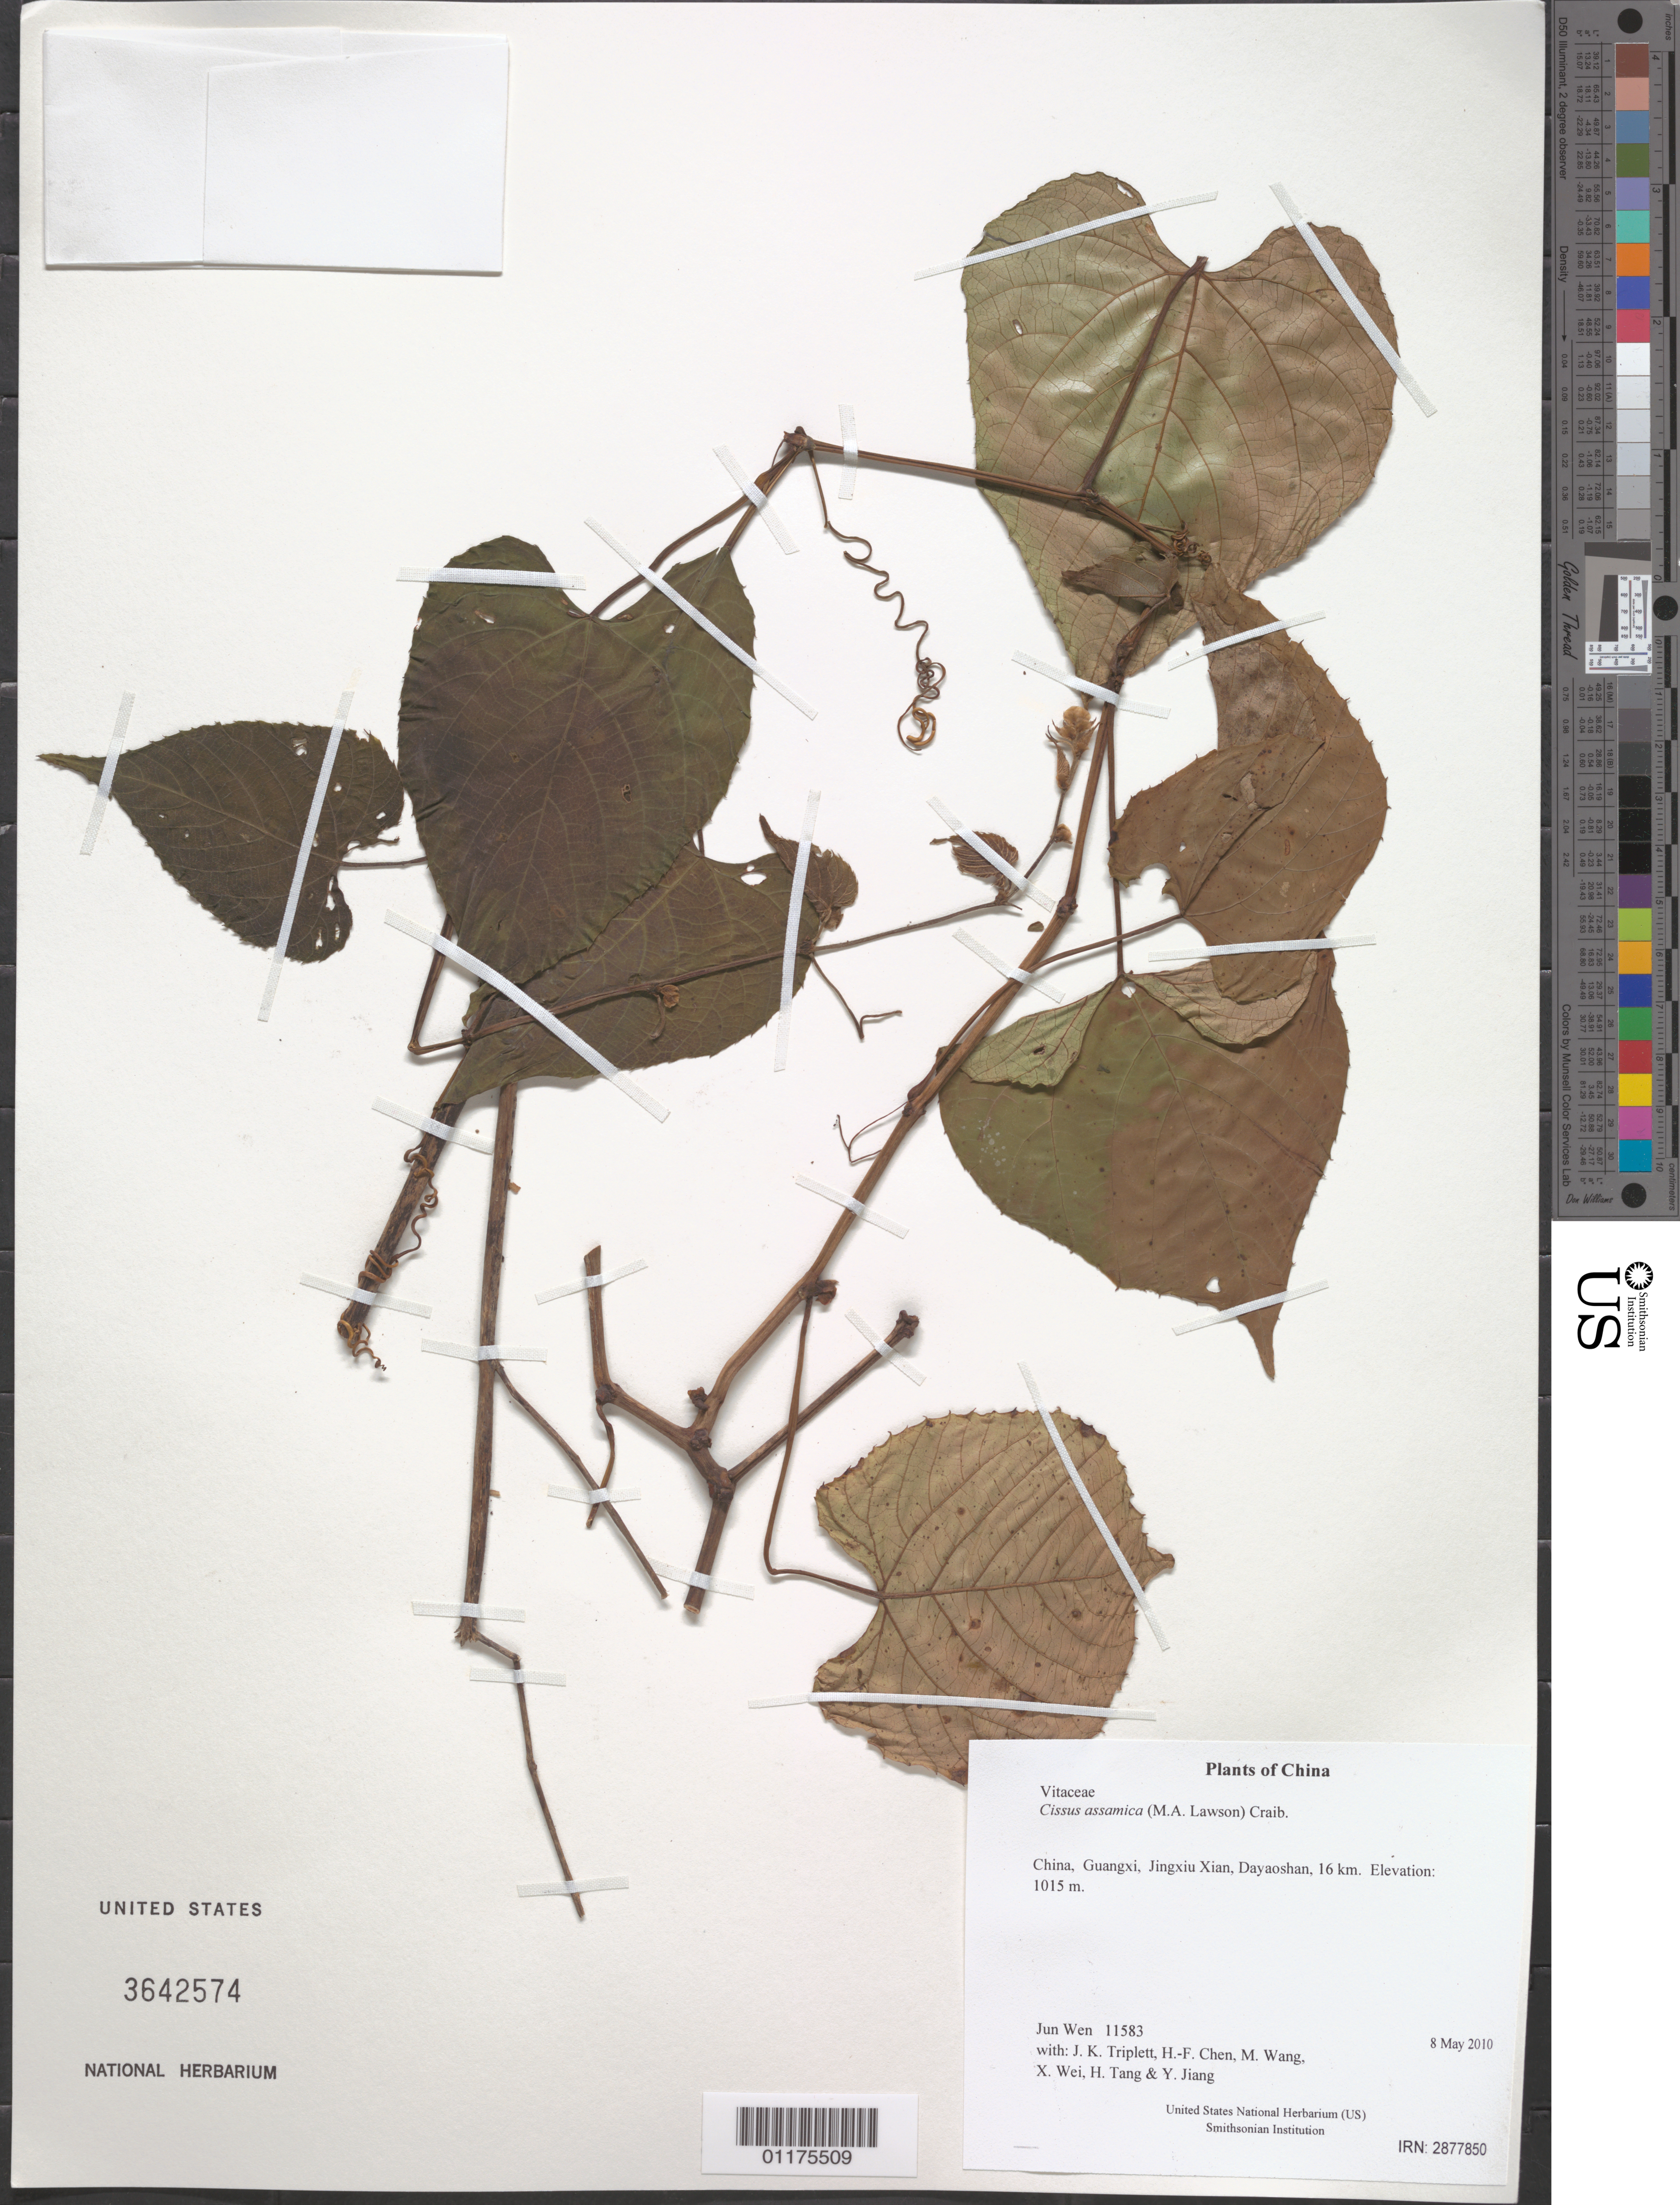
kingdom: Plantae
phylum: Tracheophyta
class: Magnoliopsida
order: Vitales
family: Vitaceae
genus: Cissus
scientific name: Cissus assamica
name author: (M.A. Lawson) Craib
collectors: J. Wen, J. K. Triplett, H.-F. Chen, M. Wang, X. Wei, H. Tang & Y. Jiang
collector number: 11583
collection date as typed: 8 May 2010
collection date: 2010-05-08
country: China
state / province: Guangxi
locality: Jingxiu Xian, Dayaoshan, 16 km.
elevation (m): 1015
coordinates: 24 08.714 N, 110 14.355 E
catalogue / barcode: US 3642574